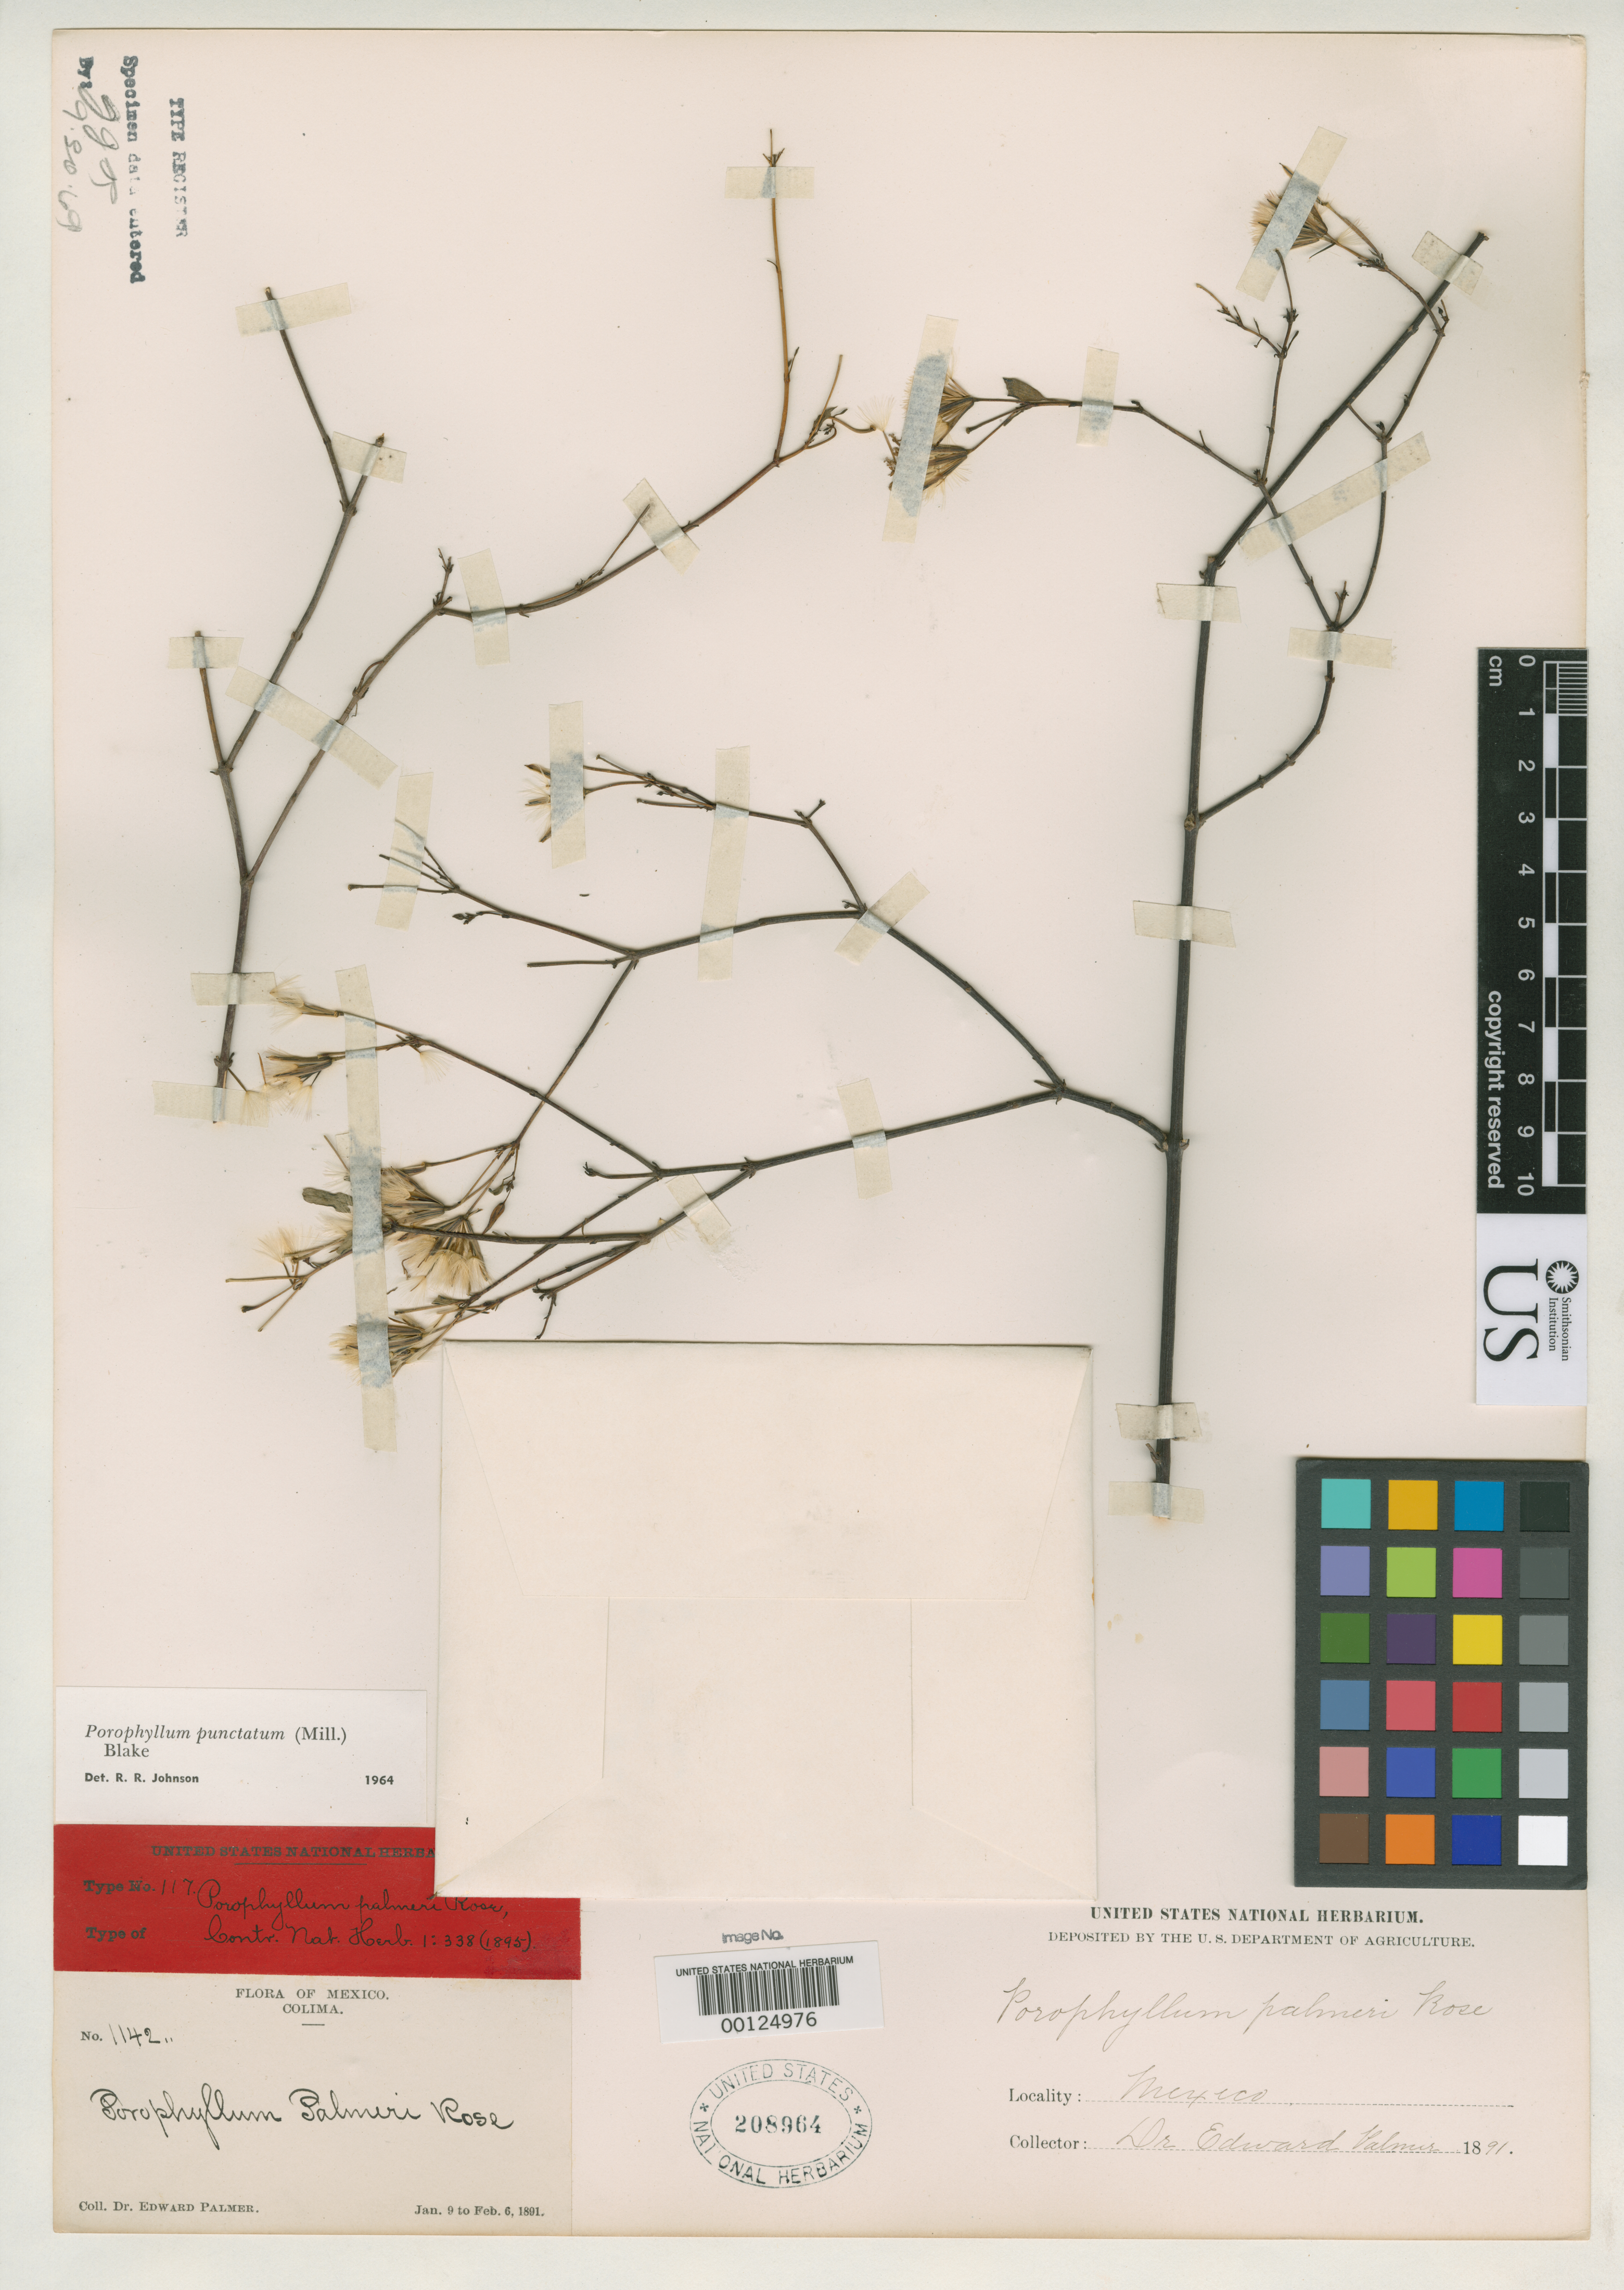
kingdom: Plantae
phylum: Tracheophyta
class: Magnoliopsida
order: Asterales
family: Asteraceae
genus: Porophyllum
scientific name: Porophyllum palmeri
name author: Rose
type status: Possible Holotype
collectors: E. Palmer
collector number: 1142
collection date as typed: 09 Jan 1891 to 06 Feb 1891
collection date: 1891-01-09/1891-02-06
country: Mexico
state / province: Colima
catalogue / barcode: US 208964